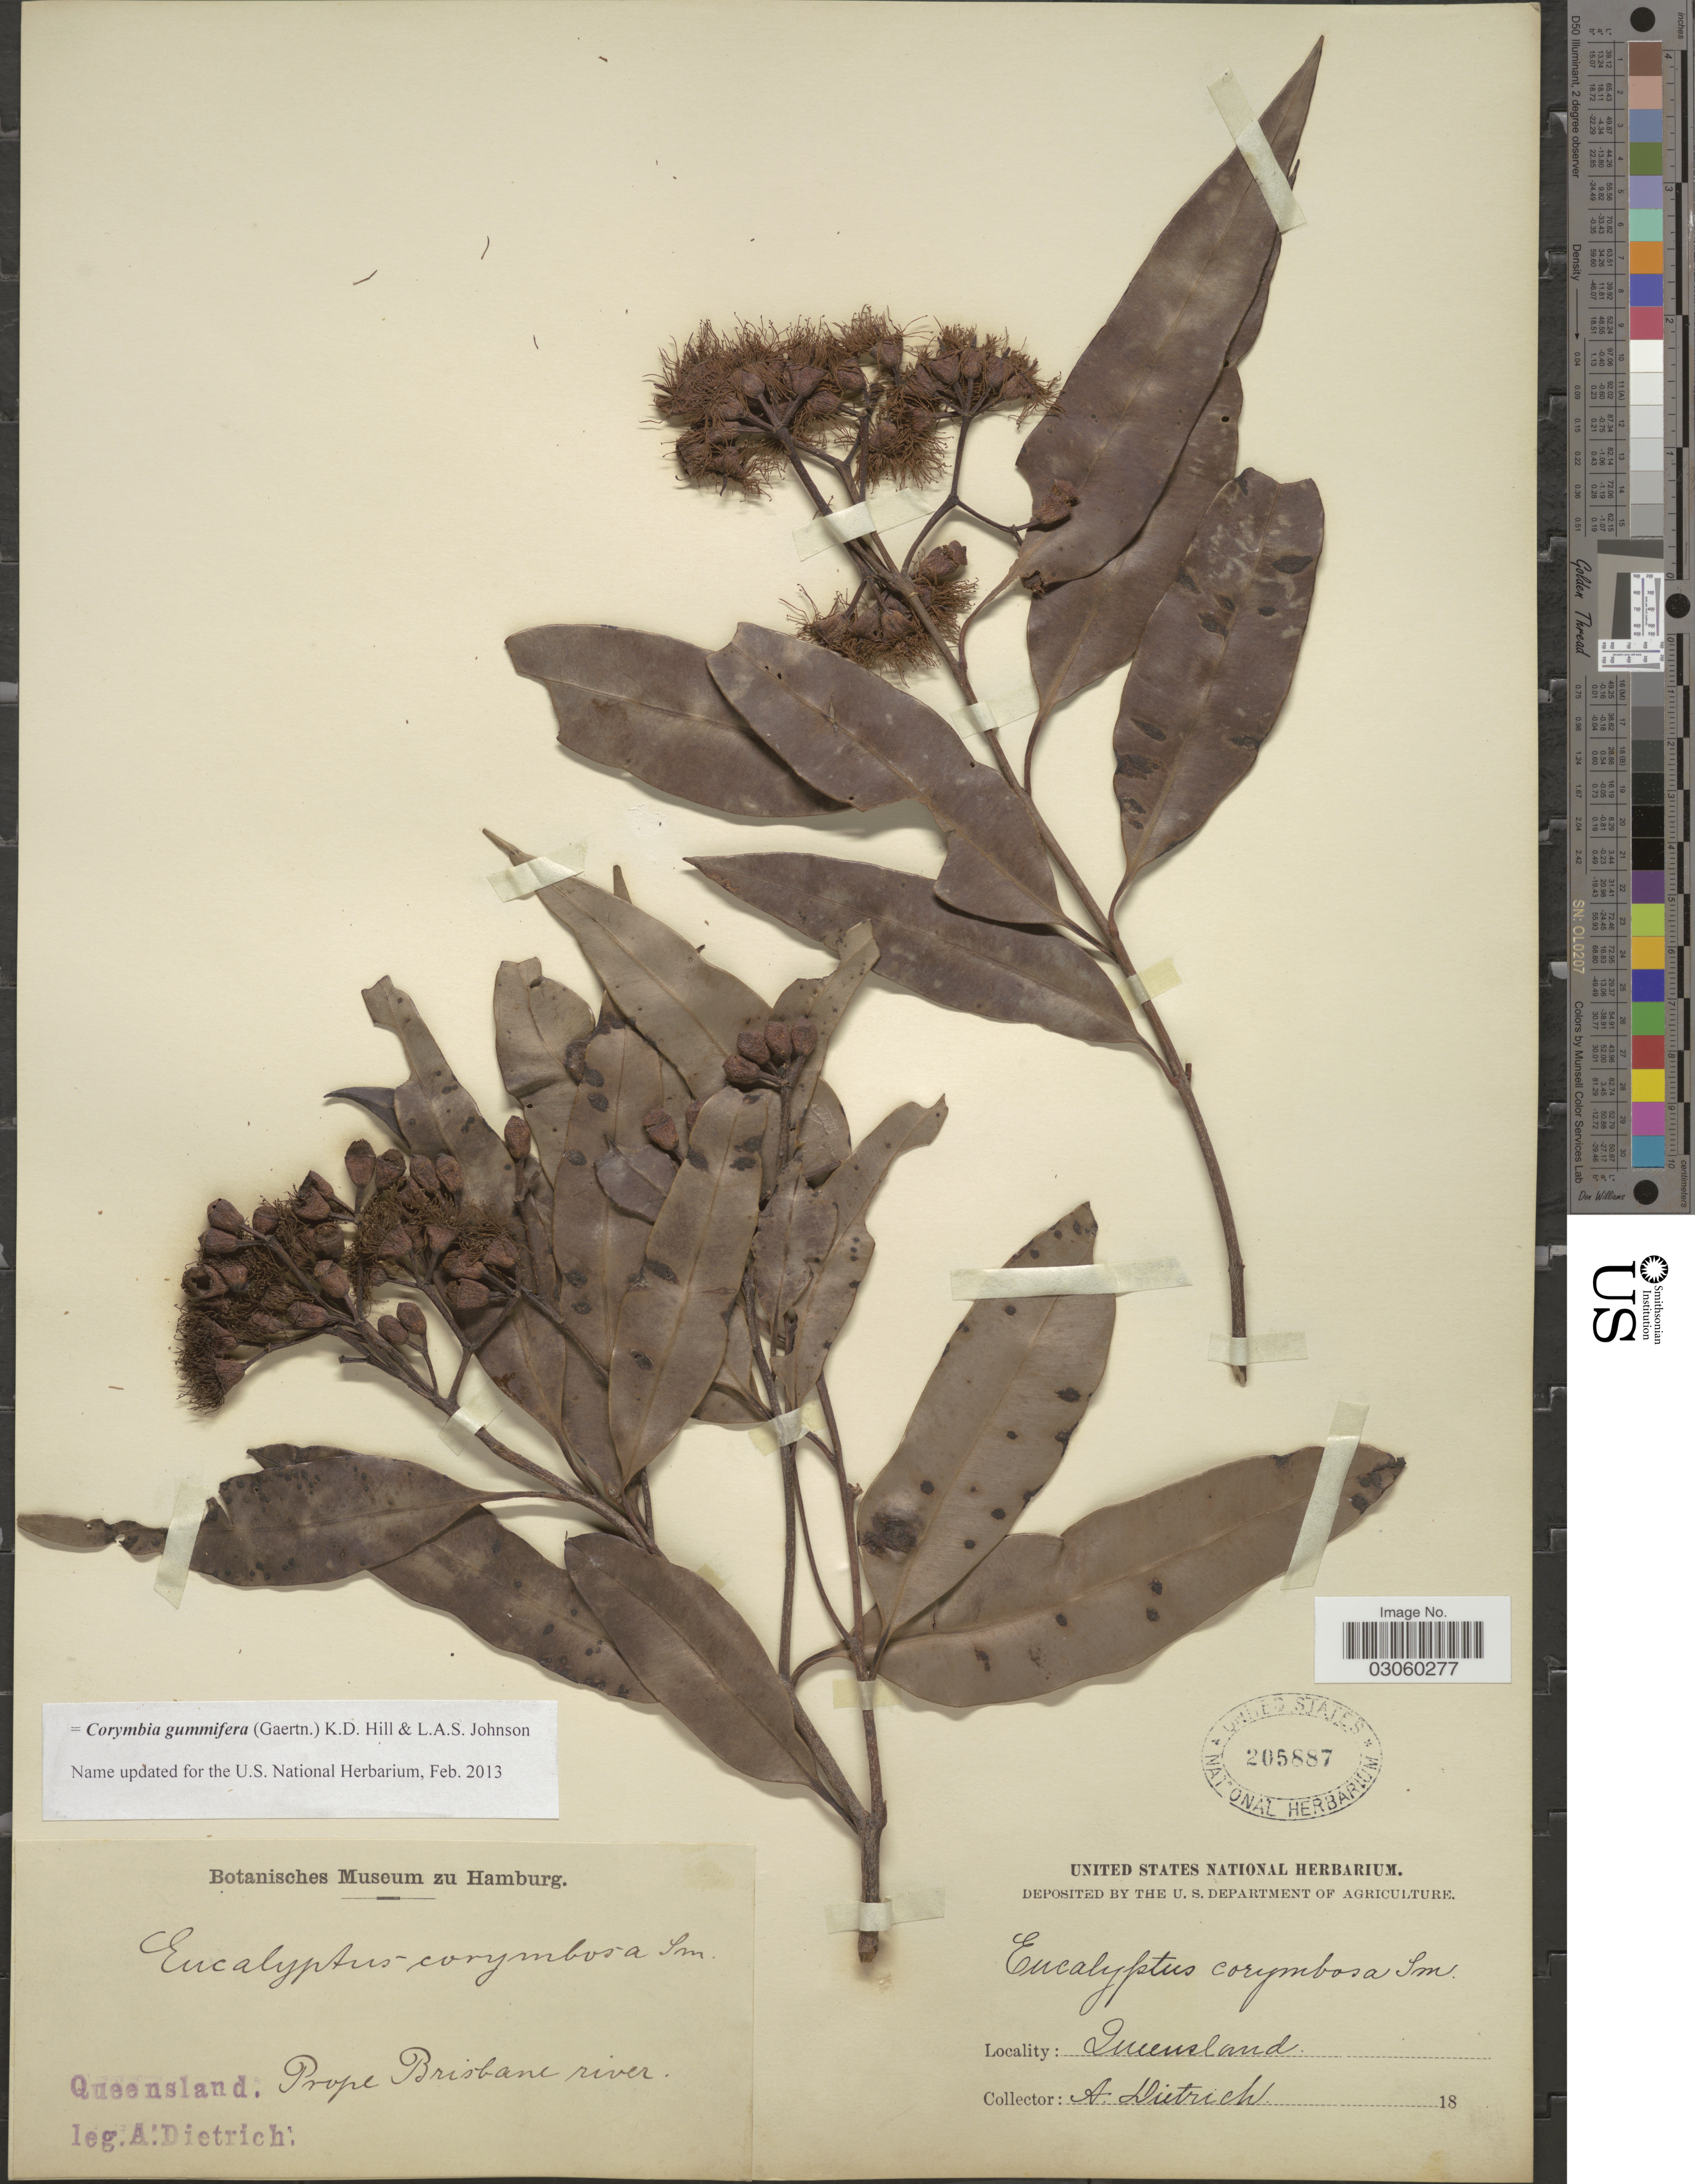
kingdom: Plantae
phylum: Tracheophyta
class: Magnoliopsida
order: Myrtales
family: Myrtaceae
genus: Corymbia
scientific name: Corymbia gummifera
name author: (Gaertn.) K.D. Hill & L.A.S. Johnson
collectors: A. Dietrich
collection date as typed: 18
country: Australia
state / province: Queensland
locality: Prope Brisbane river.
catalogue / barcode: US 205887